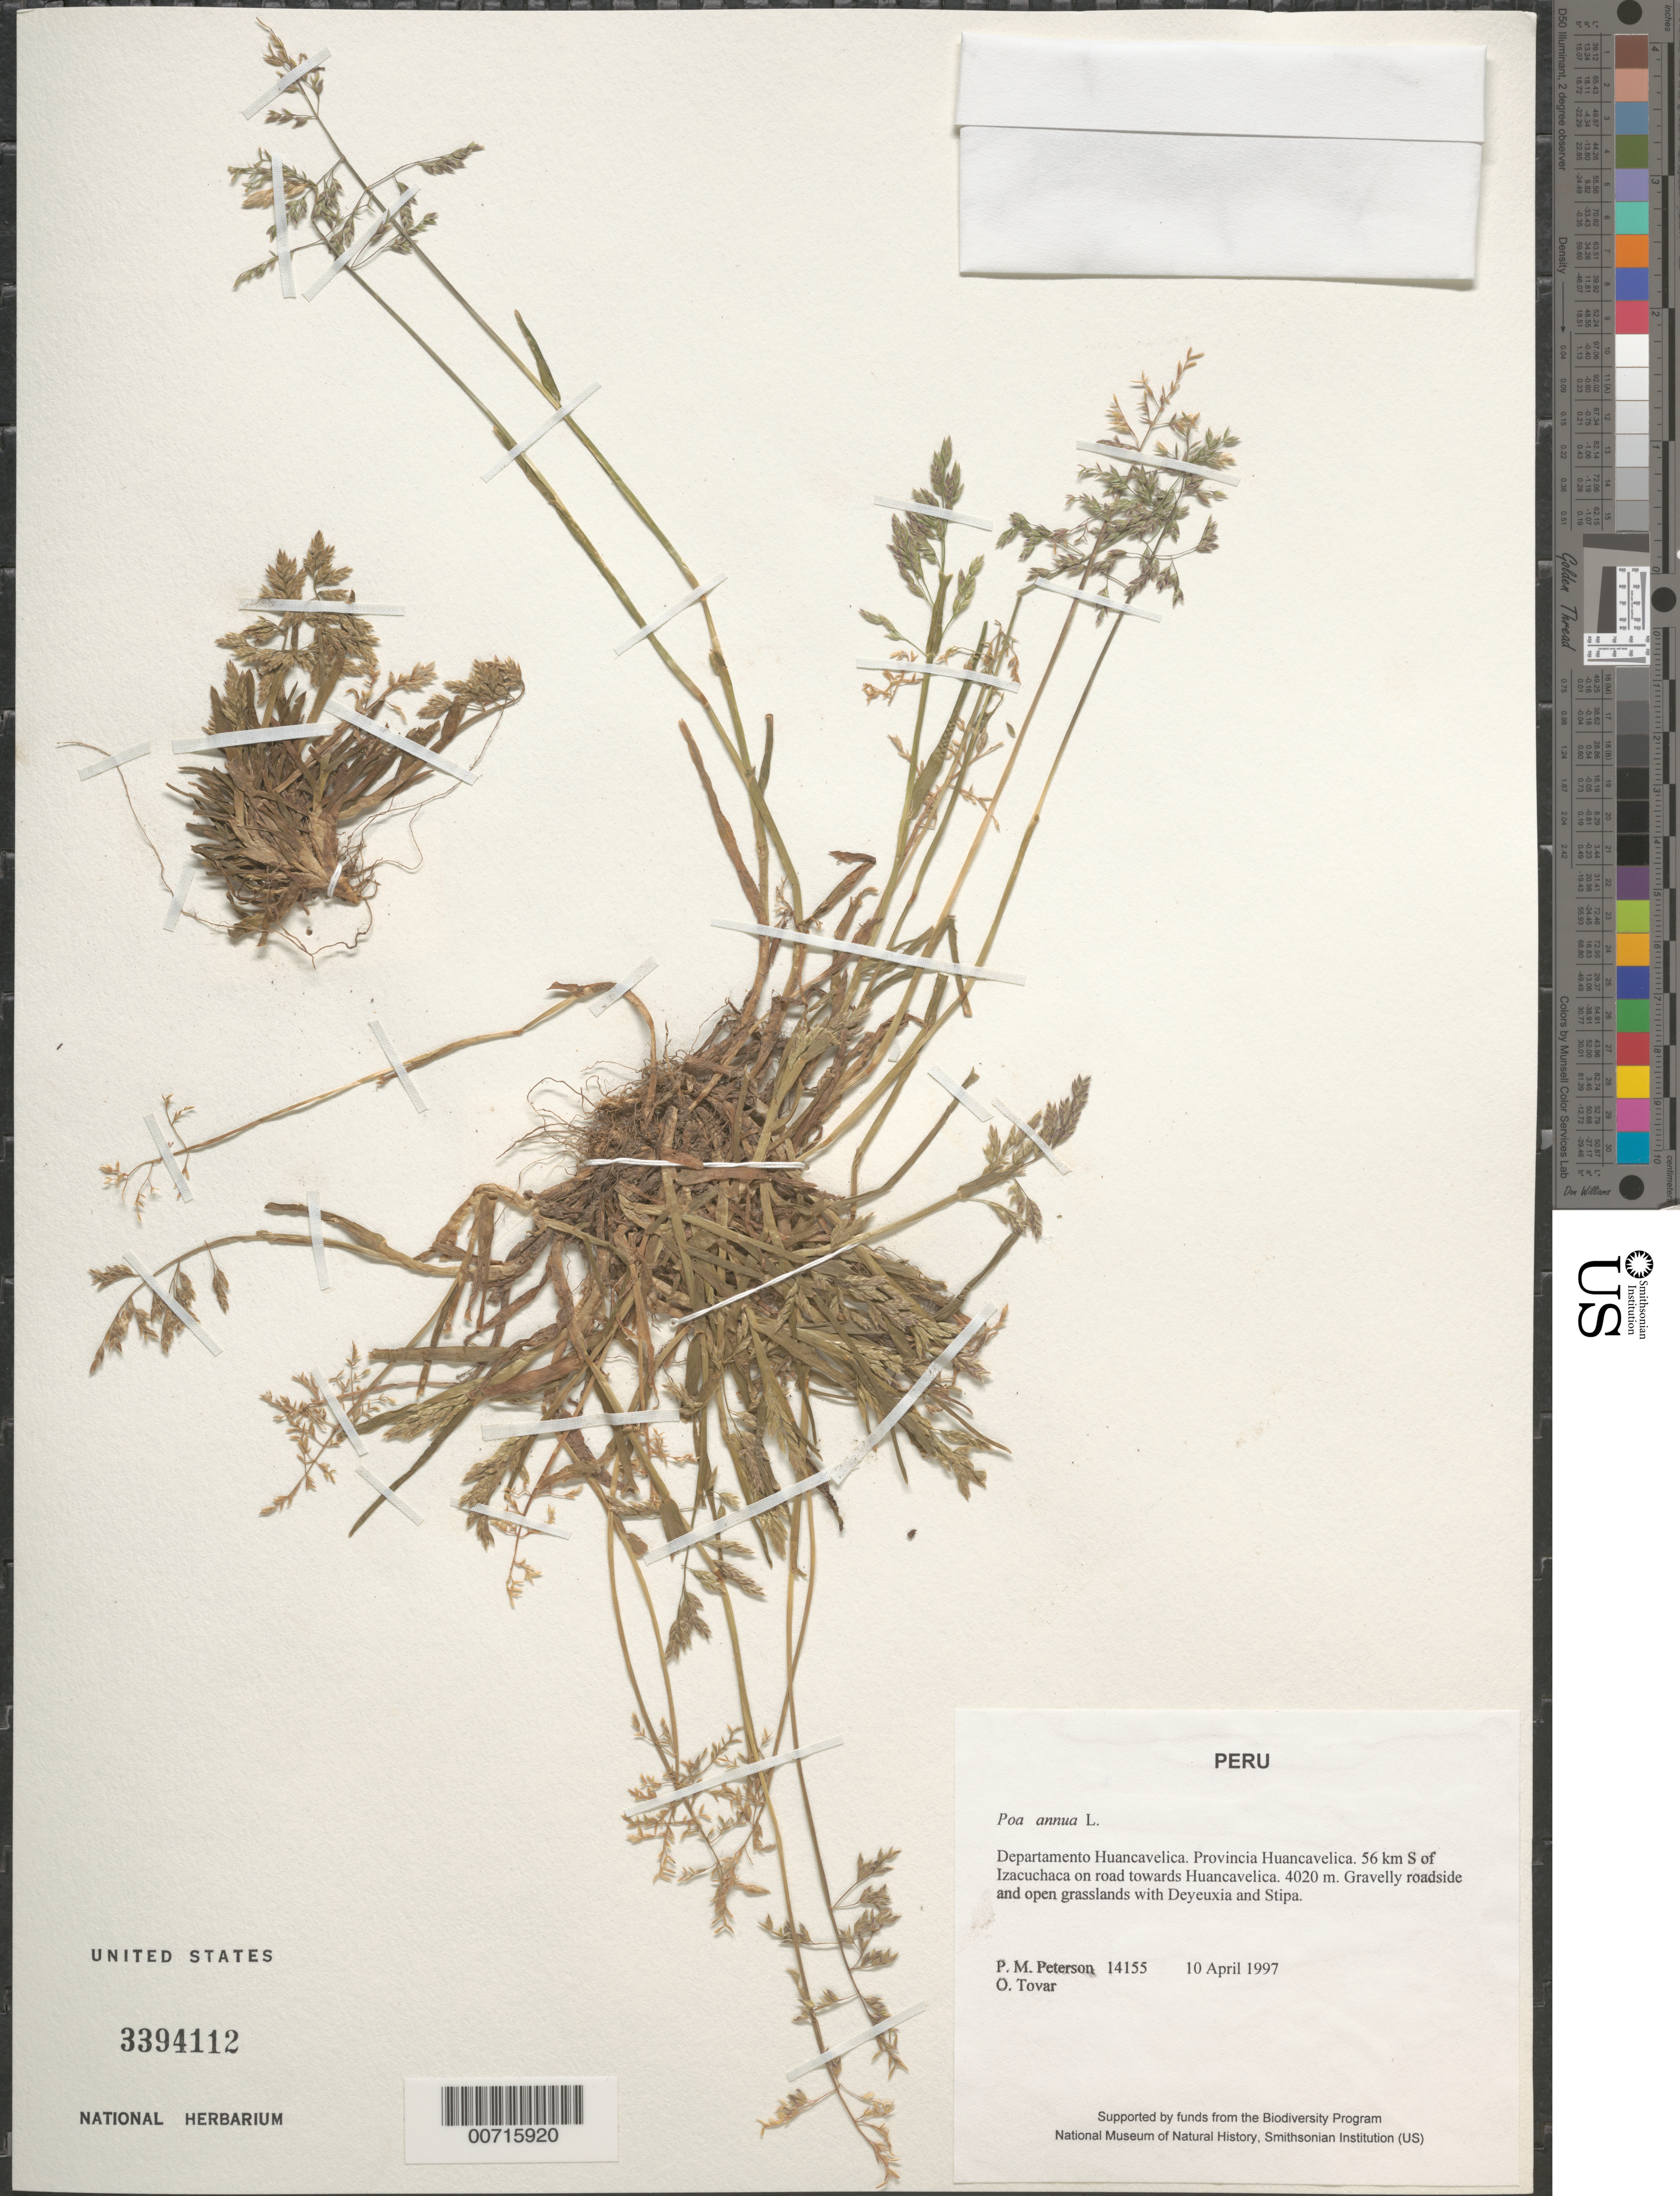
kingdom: Plantae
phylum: Tracheophyta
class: Liliopsida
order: Poales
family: Poaceae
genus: Poa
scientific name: Poa annua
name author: L.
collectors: P. M. Peterson & Ó. Tovar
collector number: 14155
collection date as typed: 10 Apr 1997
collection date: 1997-04-10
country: Peru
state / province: Huancavelica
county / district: Huancavelica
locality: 56 km S of Izacuchaca on road towards Huancavelica.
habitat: Gravelly roadside and open grasslands with Deyeuxia and Stipa.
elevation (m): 4020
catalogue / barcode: US 3394112